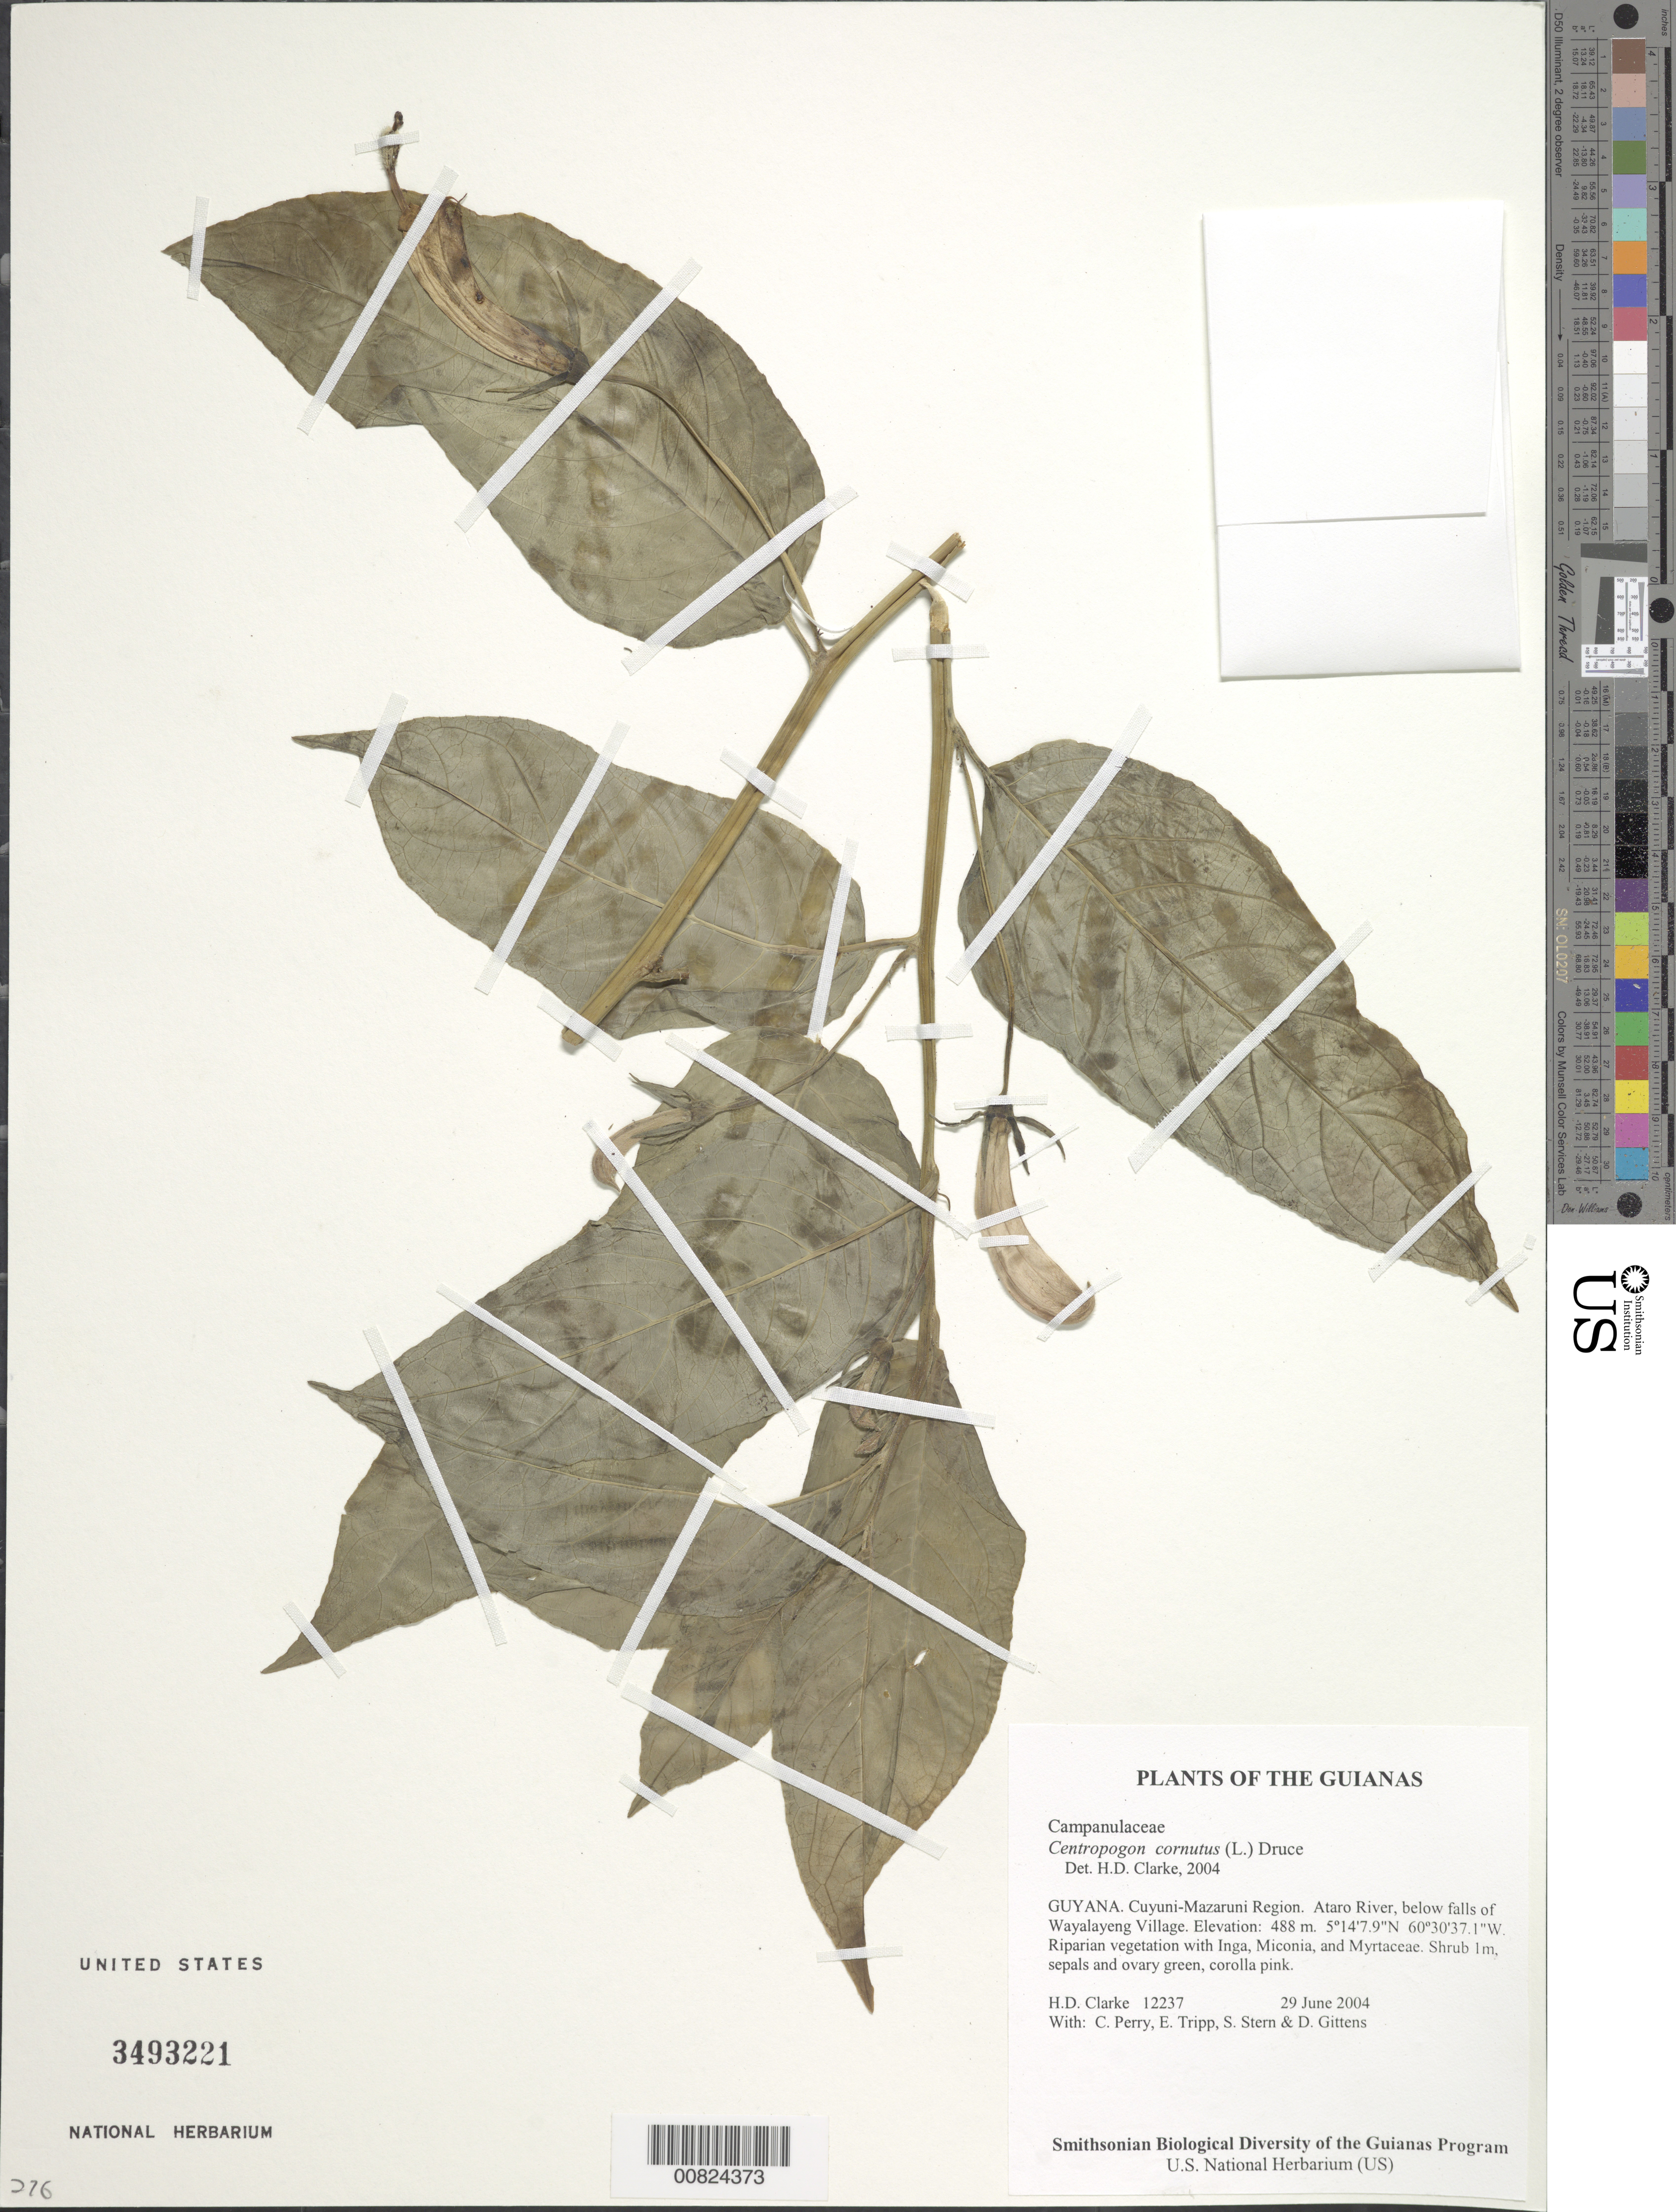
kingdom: Plantae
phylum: Tracheophyta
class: Magnoliopsida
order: Asterales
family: Campanulaceae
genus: Centropogon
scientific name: Centropogon cornutus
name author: (L.) Druce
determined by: Clarke, H. D., University of North Carolina (Asheville)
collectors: H. D. Clarke, C. Perry, E. Tripp, S. R. Stern & D. Gittens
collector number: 12237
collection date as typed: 29 June 2004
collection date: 2004-06-29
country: Guyana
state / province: Cuyuni-Mazaruni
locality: Ataro River, below falls of Wayalayeng Village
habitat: Riparian vegetation with Inga, Miconia, and Myrtaceae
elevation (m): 488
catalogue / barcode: US 3493221